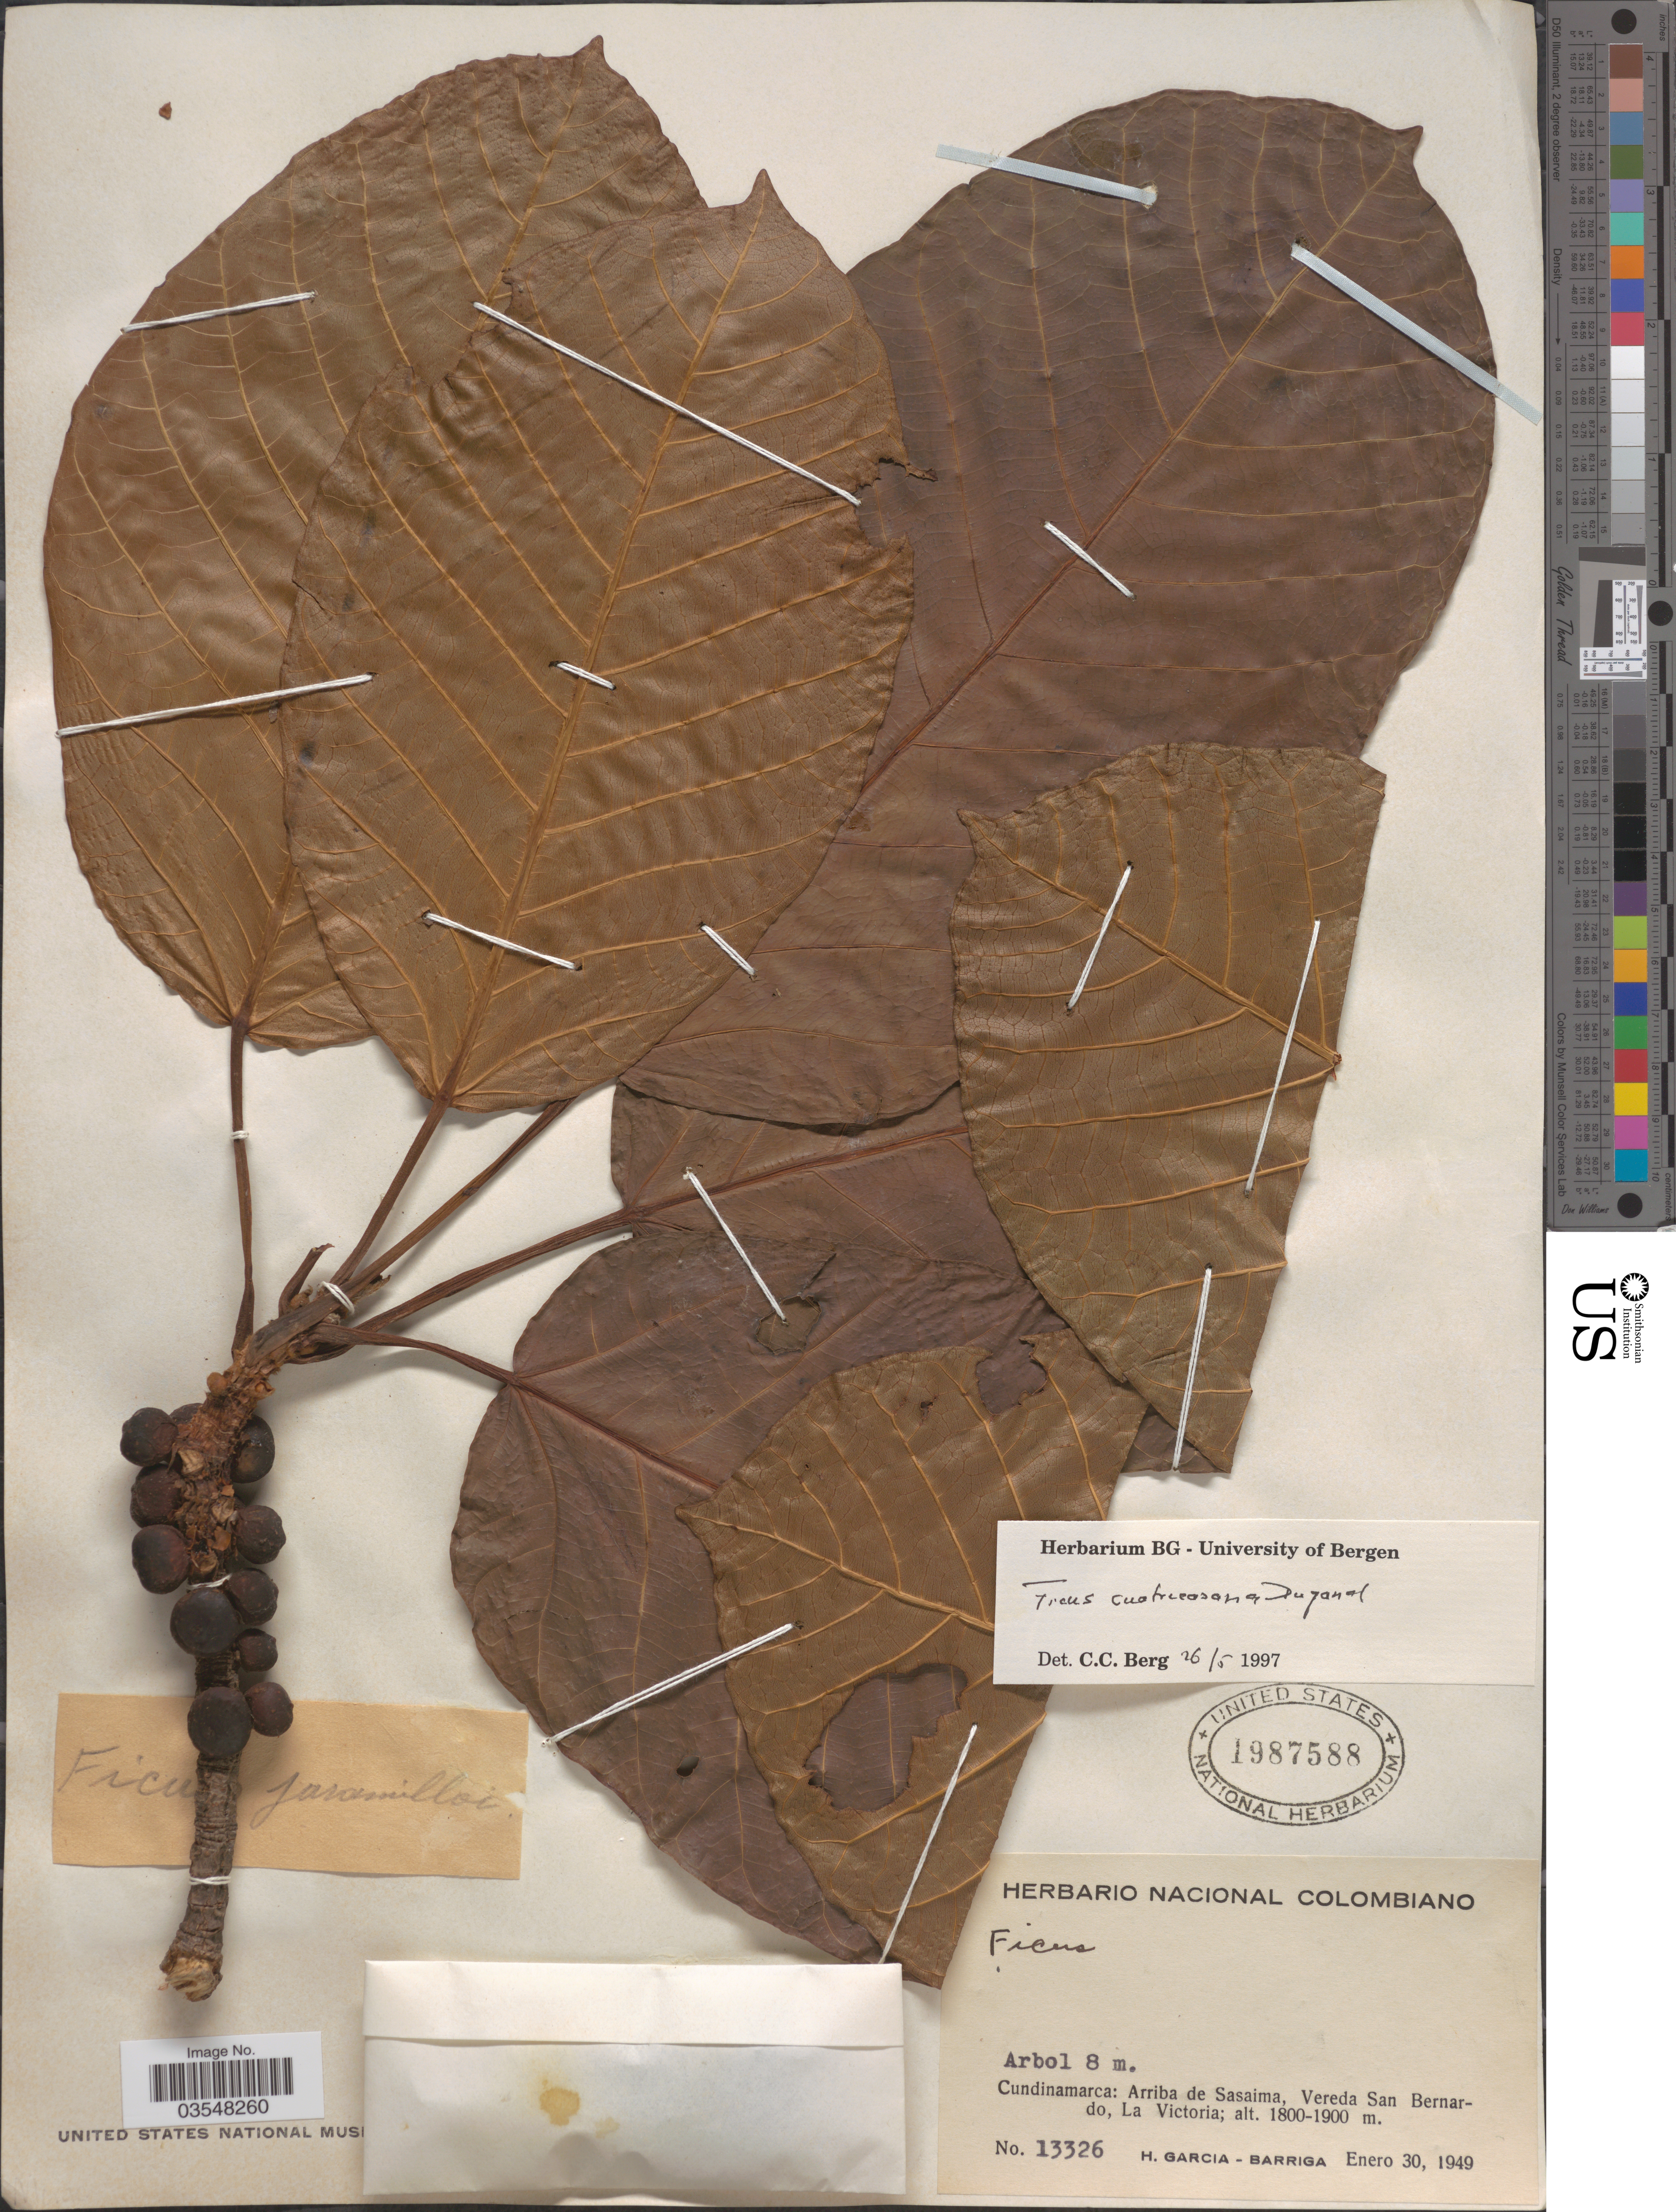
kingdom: Plantae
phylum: Tracheophyta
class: Magnoliopsida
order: Rosales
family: Moraceae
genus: Ficus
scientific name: Ficus cuatrecasasiana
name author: Dugand G.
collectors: H. García Barriga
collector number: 13326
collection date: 1949-01-30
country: Colombia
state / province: Cundinamarca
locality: Arriba de Sasaima, Vereda San Bernardo, La Victoria.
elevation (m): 1800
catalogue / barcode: US 1987588